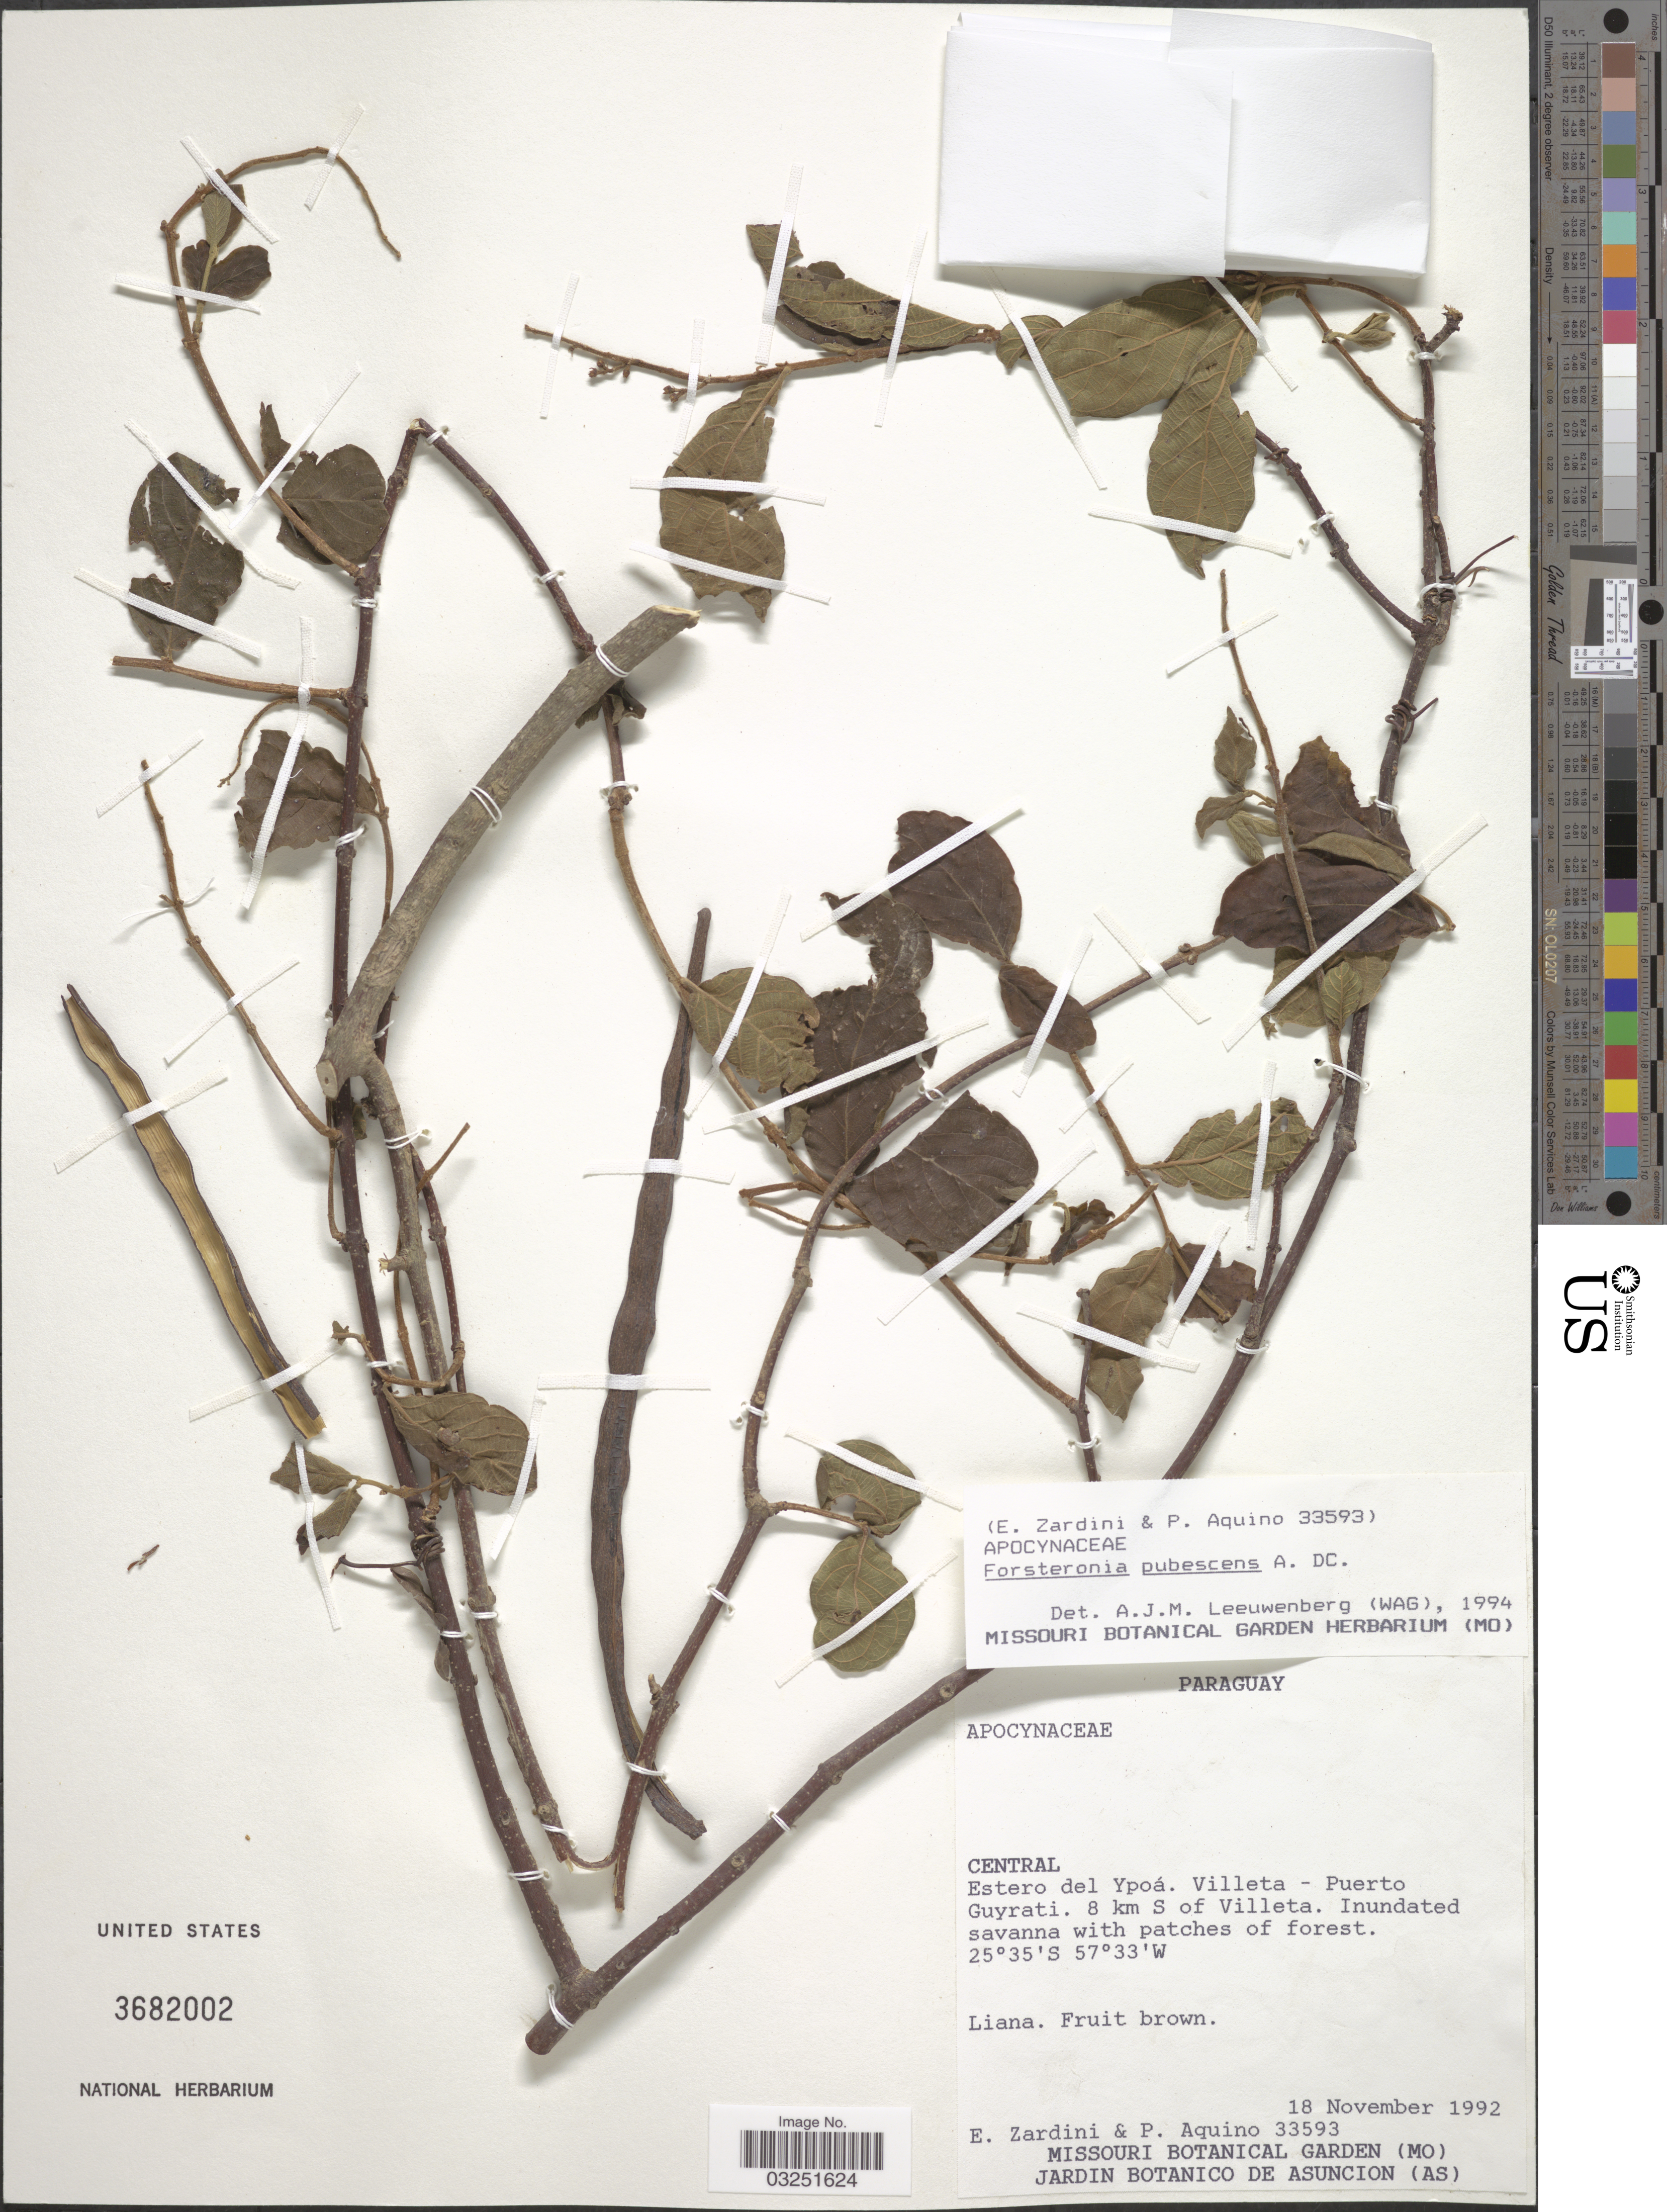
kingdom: Plantae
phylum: Tracheophyta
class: Magnoliopsida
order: Gentianales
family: Apocynaceae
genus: Forsteronia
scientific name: Forsteronia pubescens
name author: A. DC.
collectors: E. Zardini & P. Aquino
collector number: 33593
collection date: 1992-11-18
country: Paraguay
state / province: Central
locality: Estero del Ypoá, Villeta - Puerto Guyrati, 8 km S of Villeta.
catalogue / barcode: US 3682002